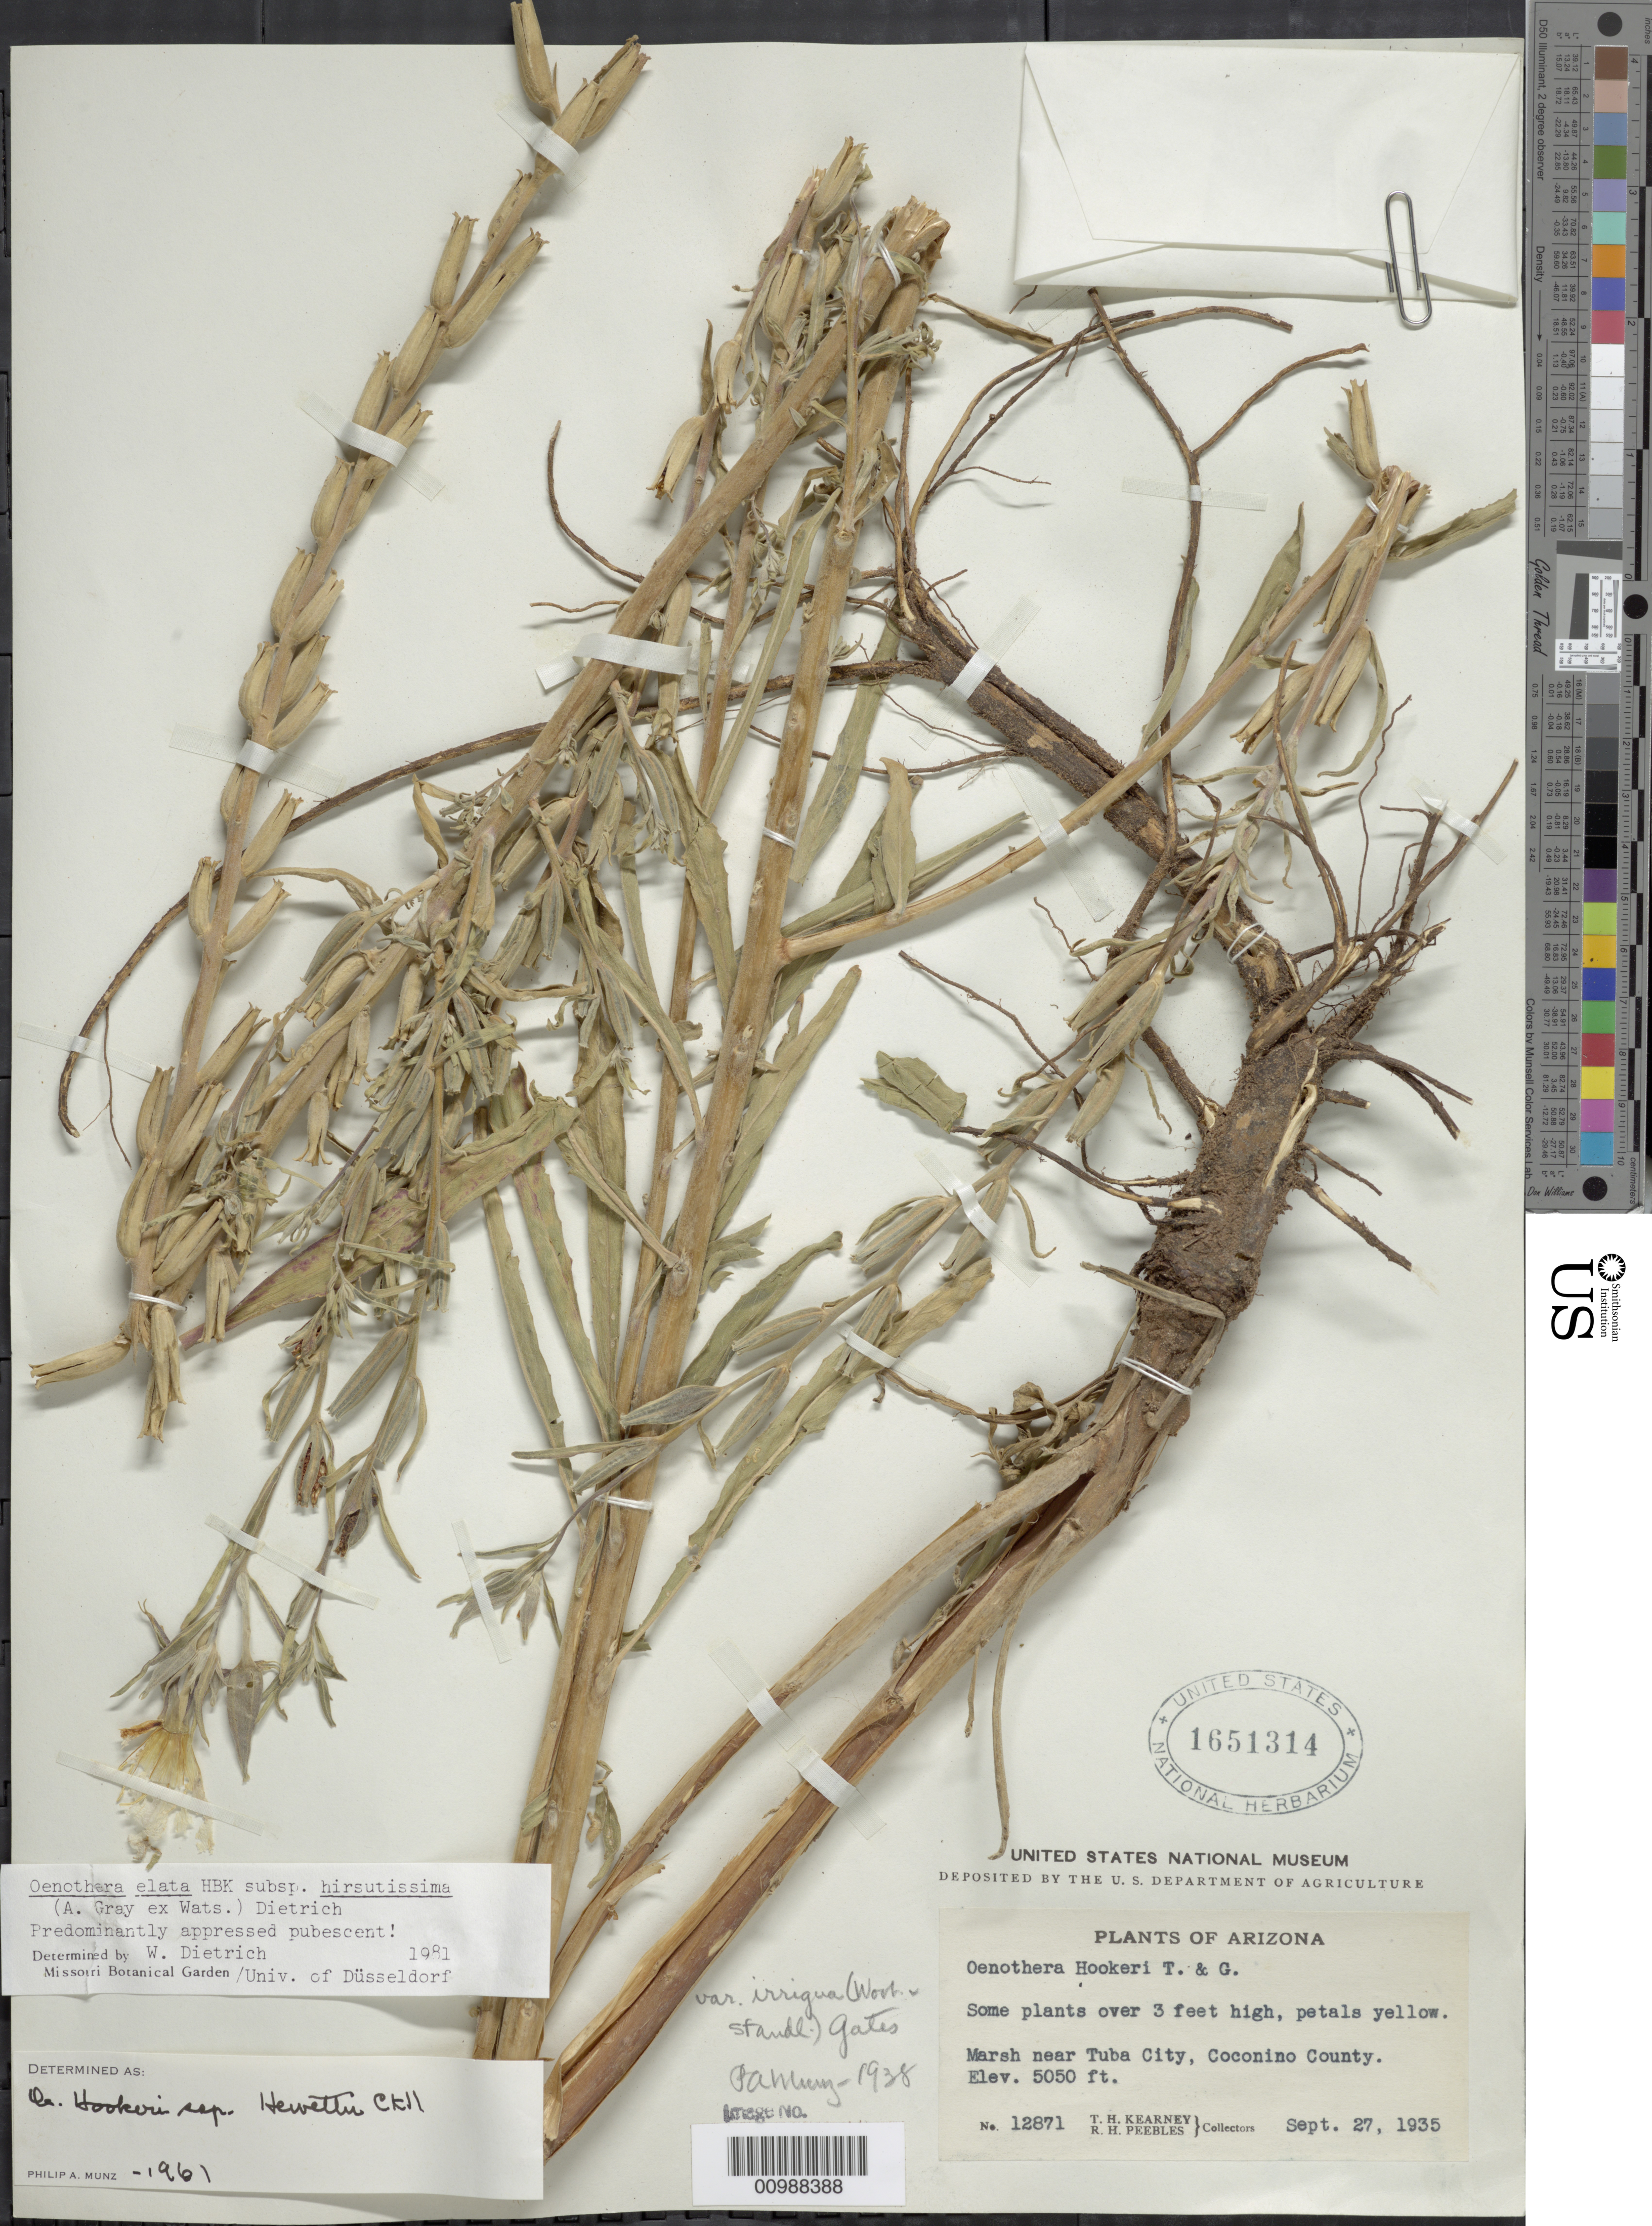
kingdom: Plantae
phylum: Tracheophyta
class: Magnoliopsida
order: Myrtales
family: Onagraceae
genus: Oenothera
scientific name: Oenothera elata subsp. hirsutissima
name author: (A. Gray ex S. Watson) W. Dietr.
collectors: T. H. Kearney & R. H. Peebles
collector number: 12871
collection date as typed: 27 Sep 1935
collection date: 1935-09-27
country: United States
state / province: Arizona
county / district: Coconino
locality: Marsh near Tuba City.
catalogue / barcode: US 1651314